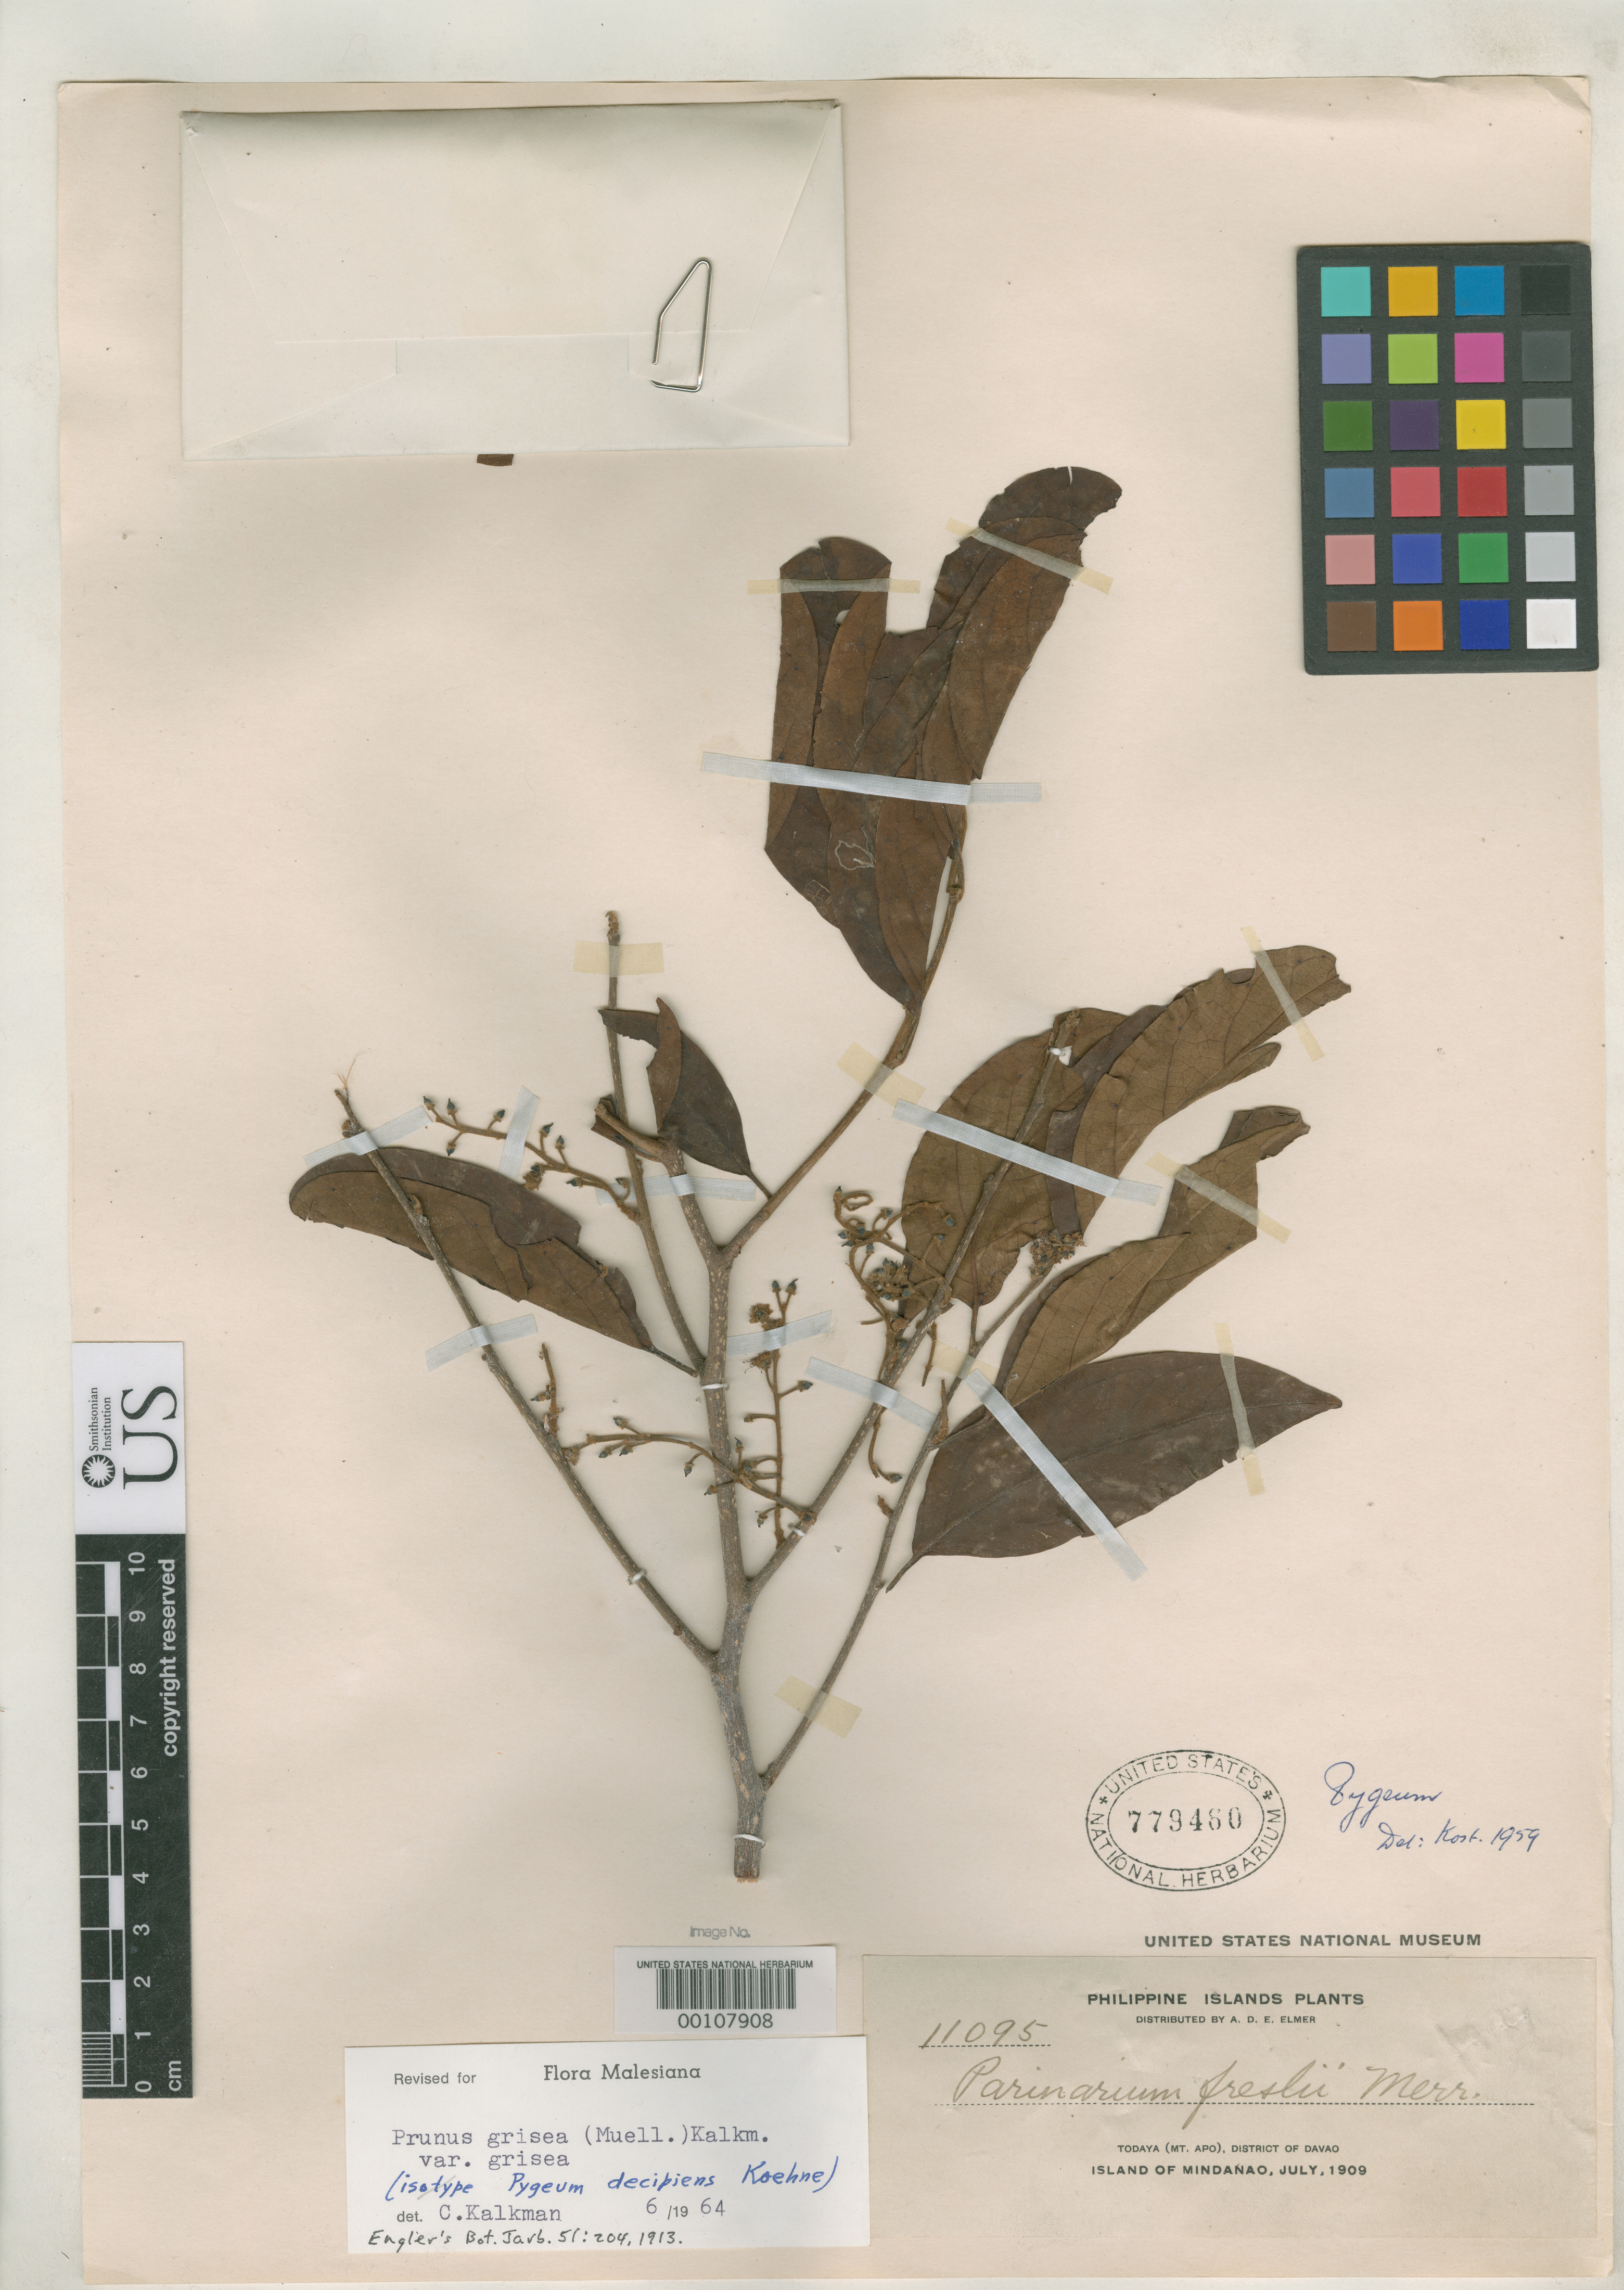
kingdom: Plantae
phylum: Tracheophyta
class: Magnoliopsida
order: Rosales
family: Rosaceae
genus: Pygeum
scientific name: Pygeum decipiens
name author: Koehne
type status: Isolectotype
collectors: A. D. E. Elmer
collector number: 11095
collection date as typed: Jul 1909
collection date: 1909-07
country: Philippines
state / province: Davao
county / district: Davao del Sur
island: Mindanao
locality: Mt. Apo, Todayo.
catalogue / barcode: US 779480